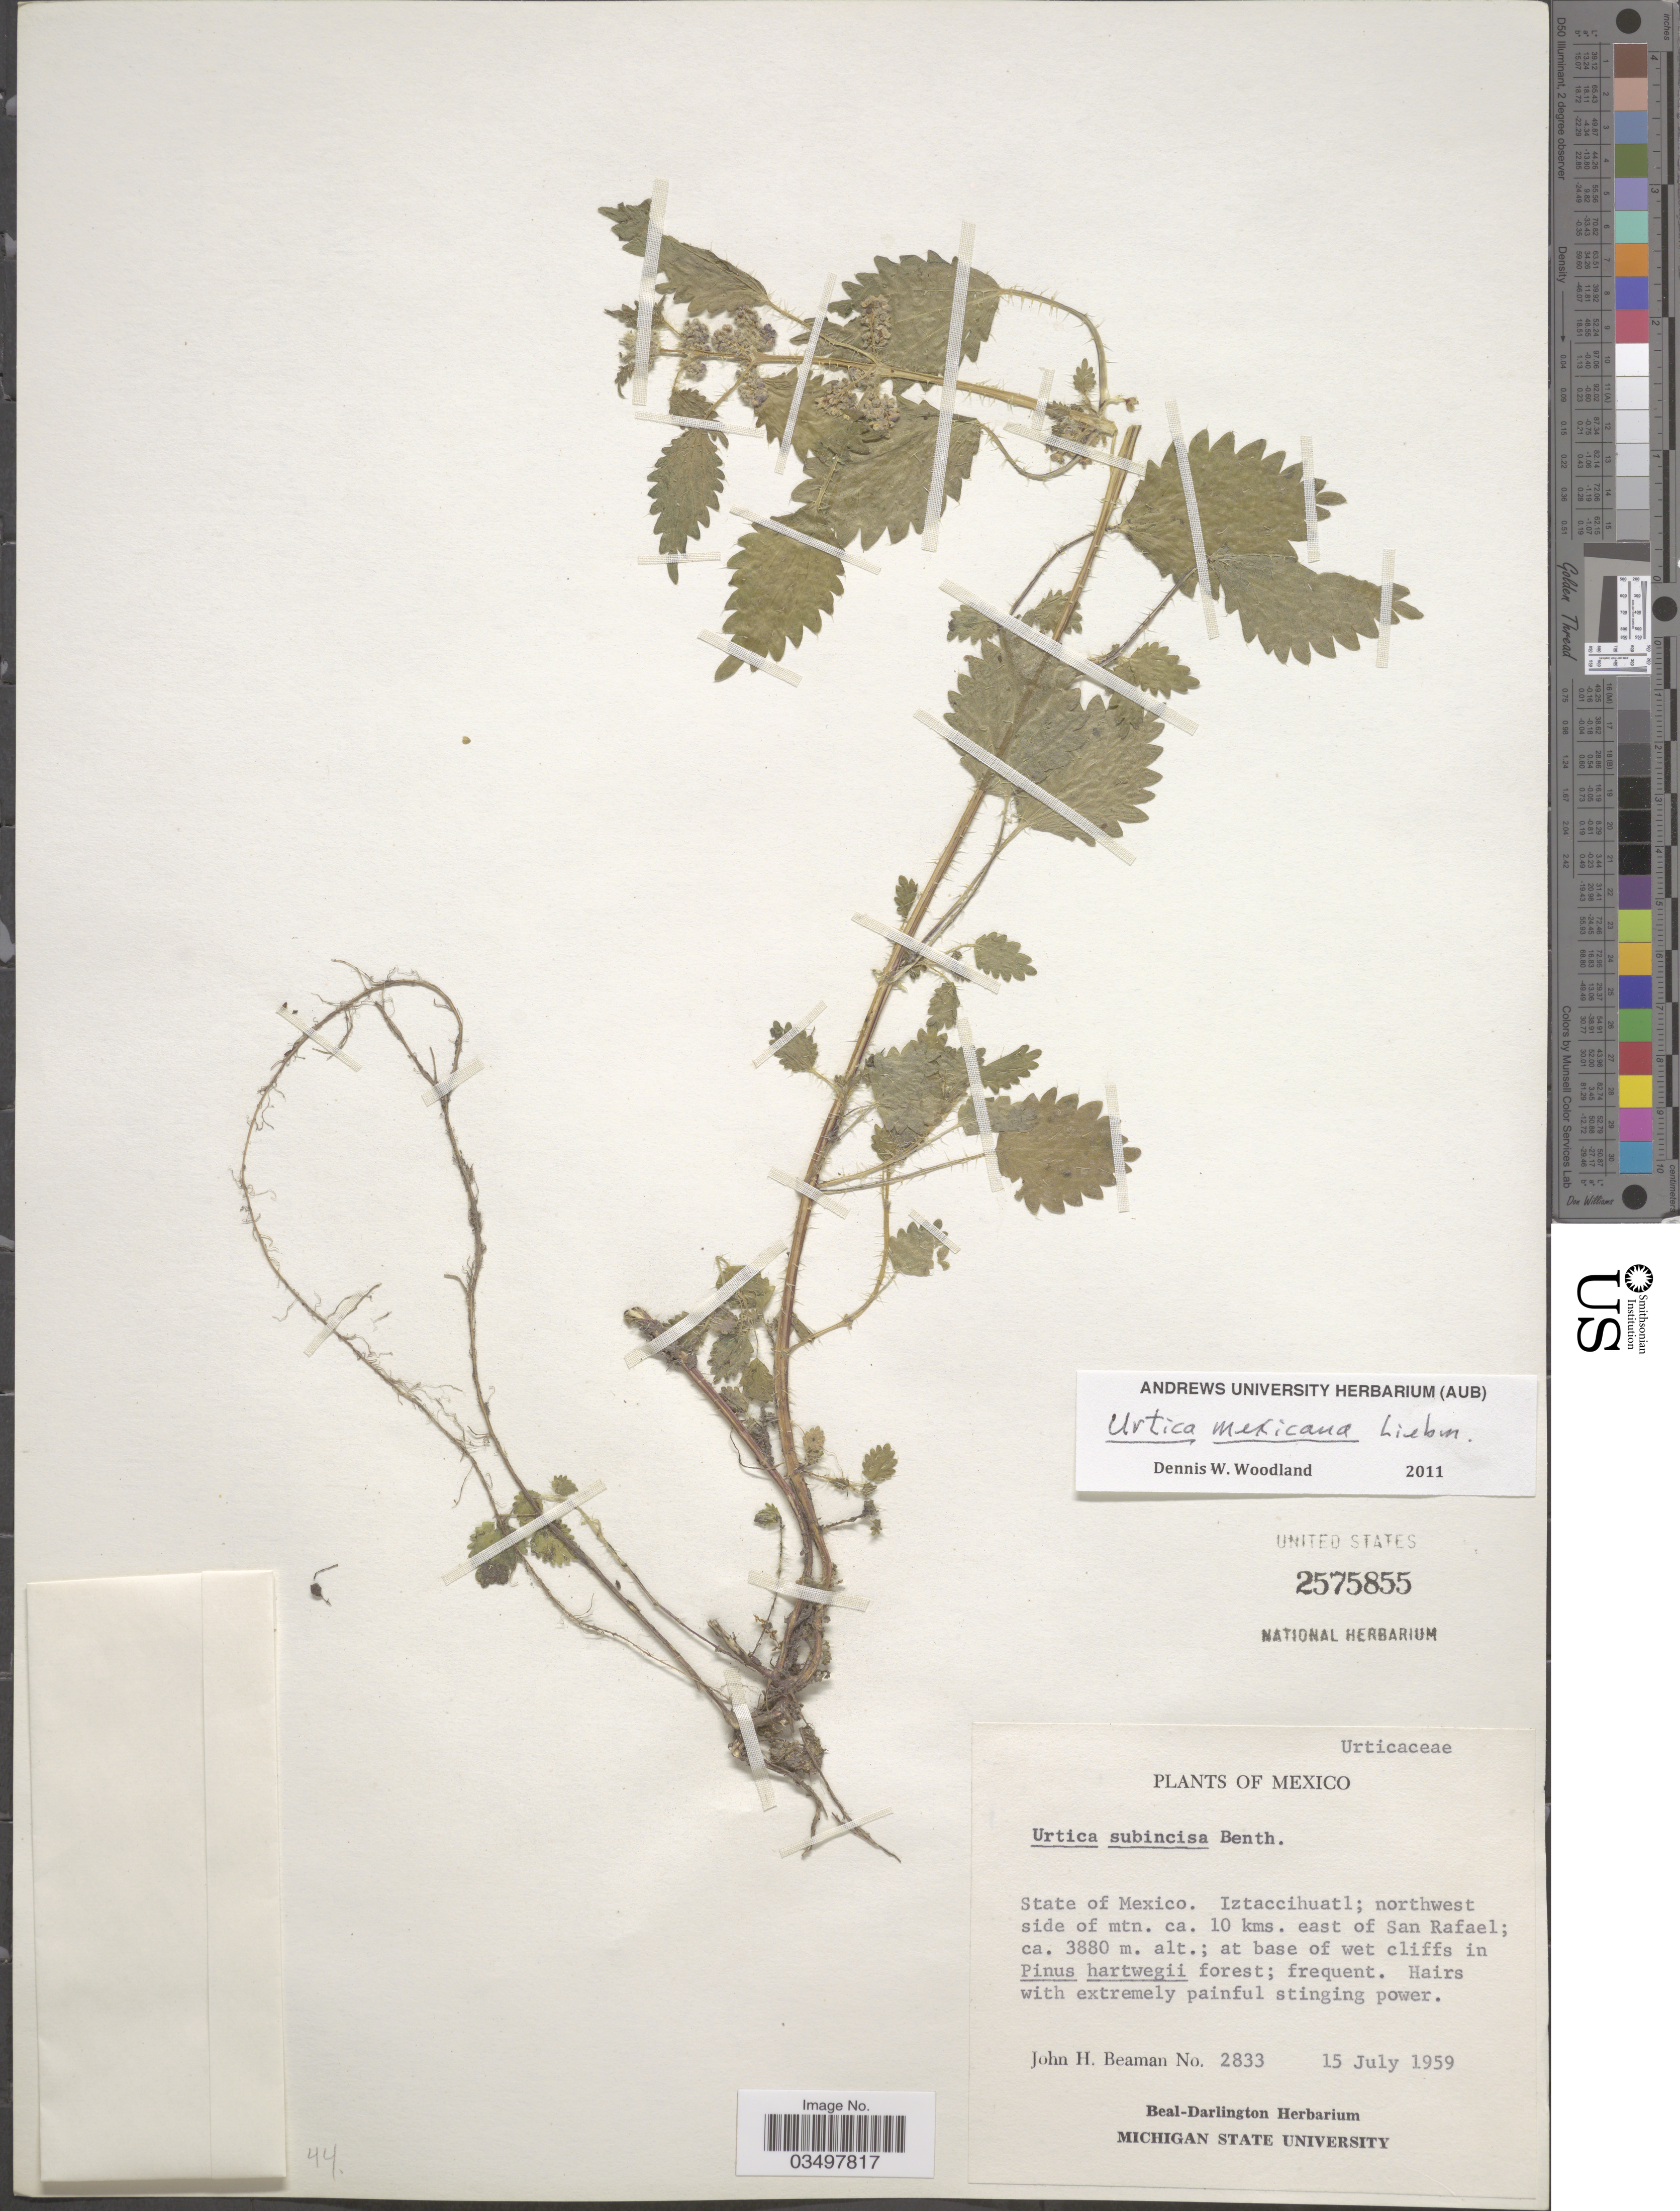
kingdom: Plantae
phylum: Tracheophyta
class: Magnoliopsida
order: Rosales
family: Urticaceae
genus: Urtica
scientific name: Urtica mexicana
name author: Liebm.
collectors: J. H. Beaman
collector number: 2833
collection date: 1959-07-15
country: Mexico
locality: Iztaccihuatl; northwest side of mtn. ca. 10kms. east of San Rafael; at base of wet cliffs in Pinus hartwegii forest.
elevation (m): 3880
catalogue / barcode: US 2575855